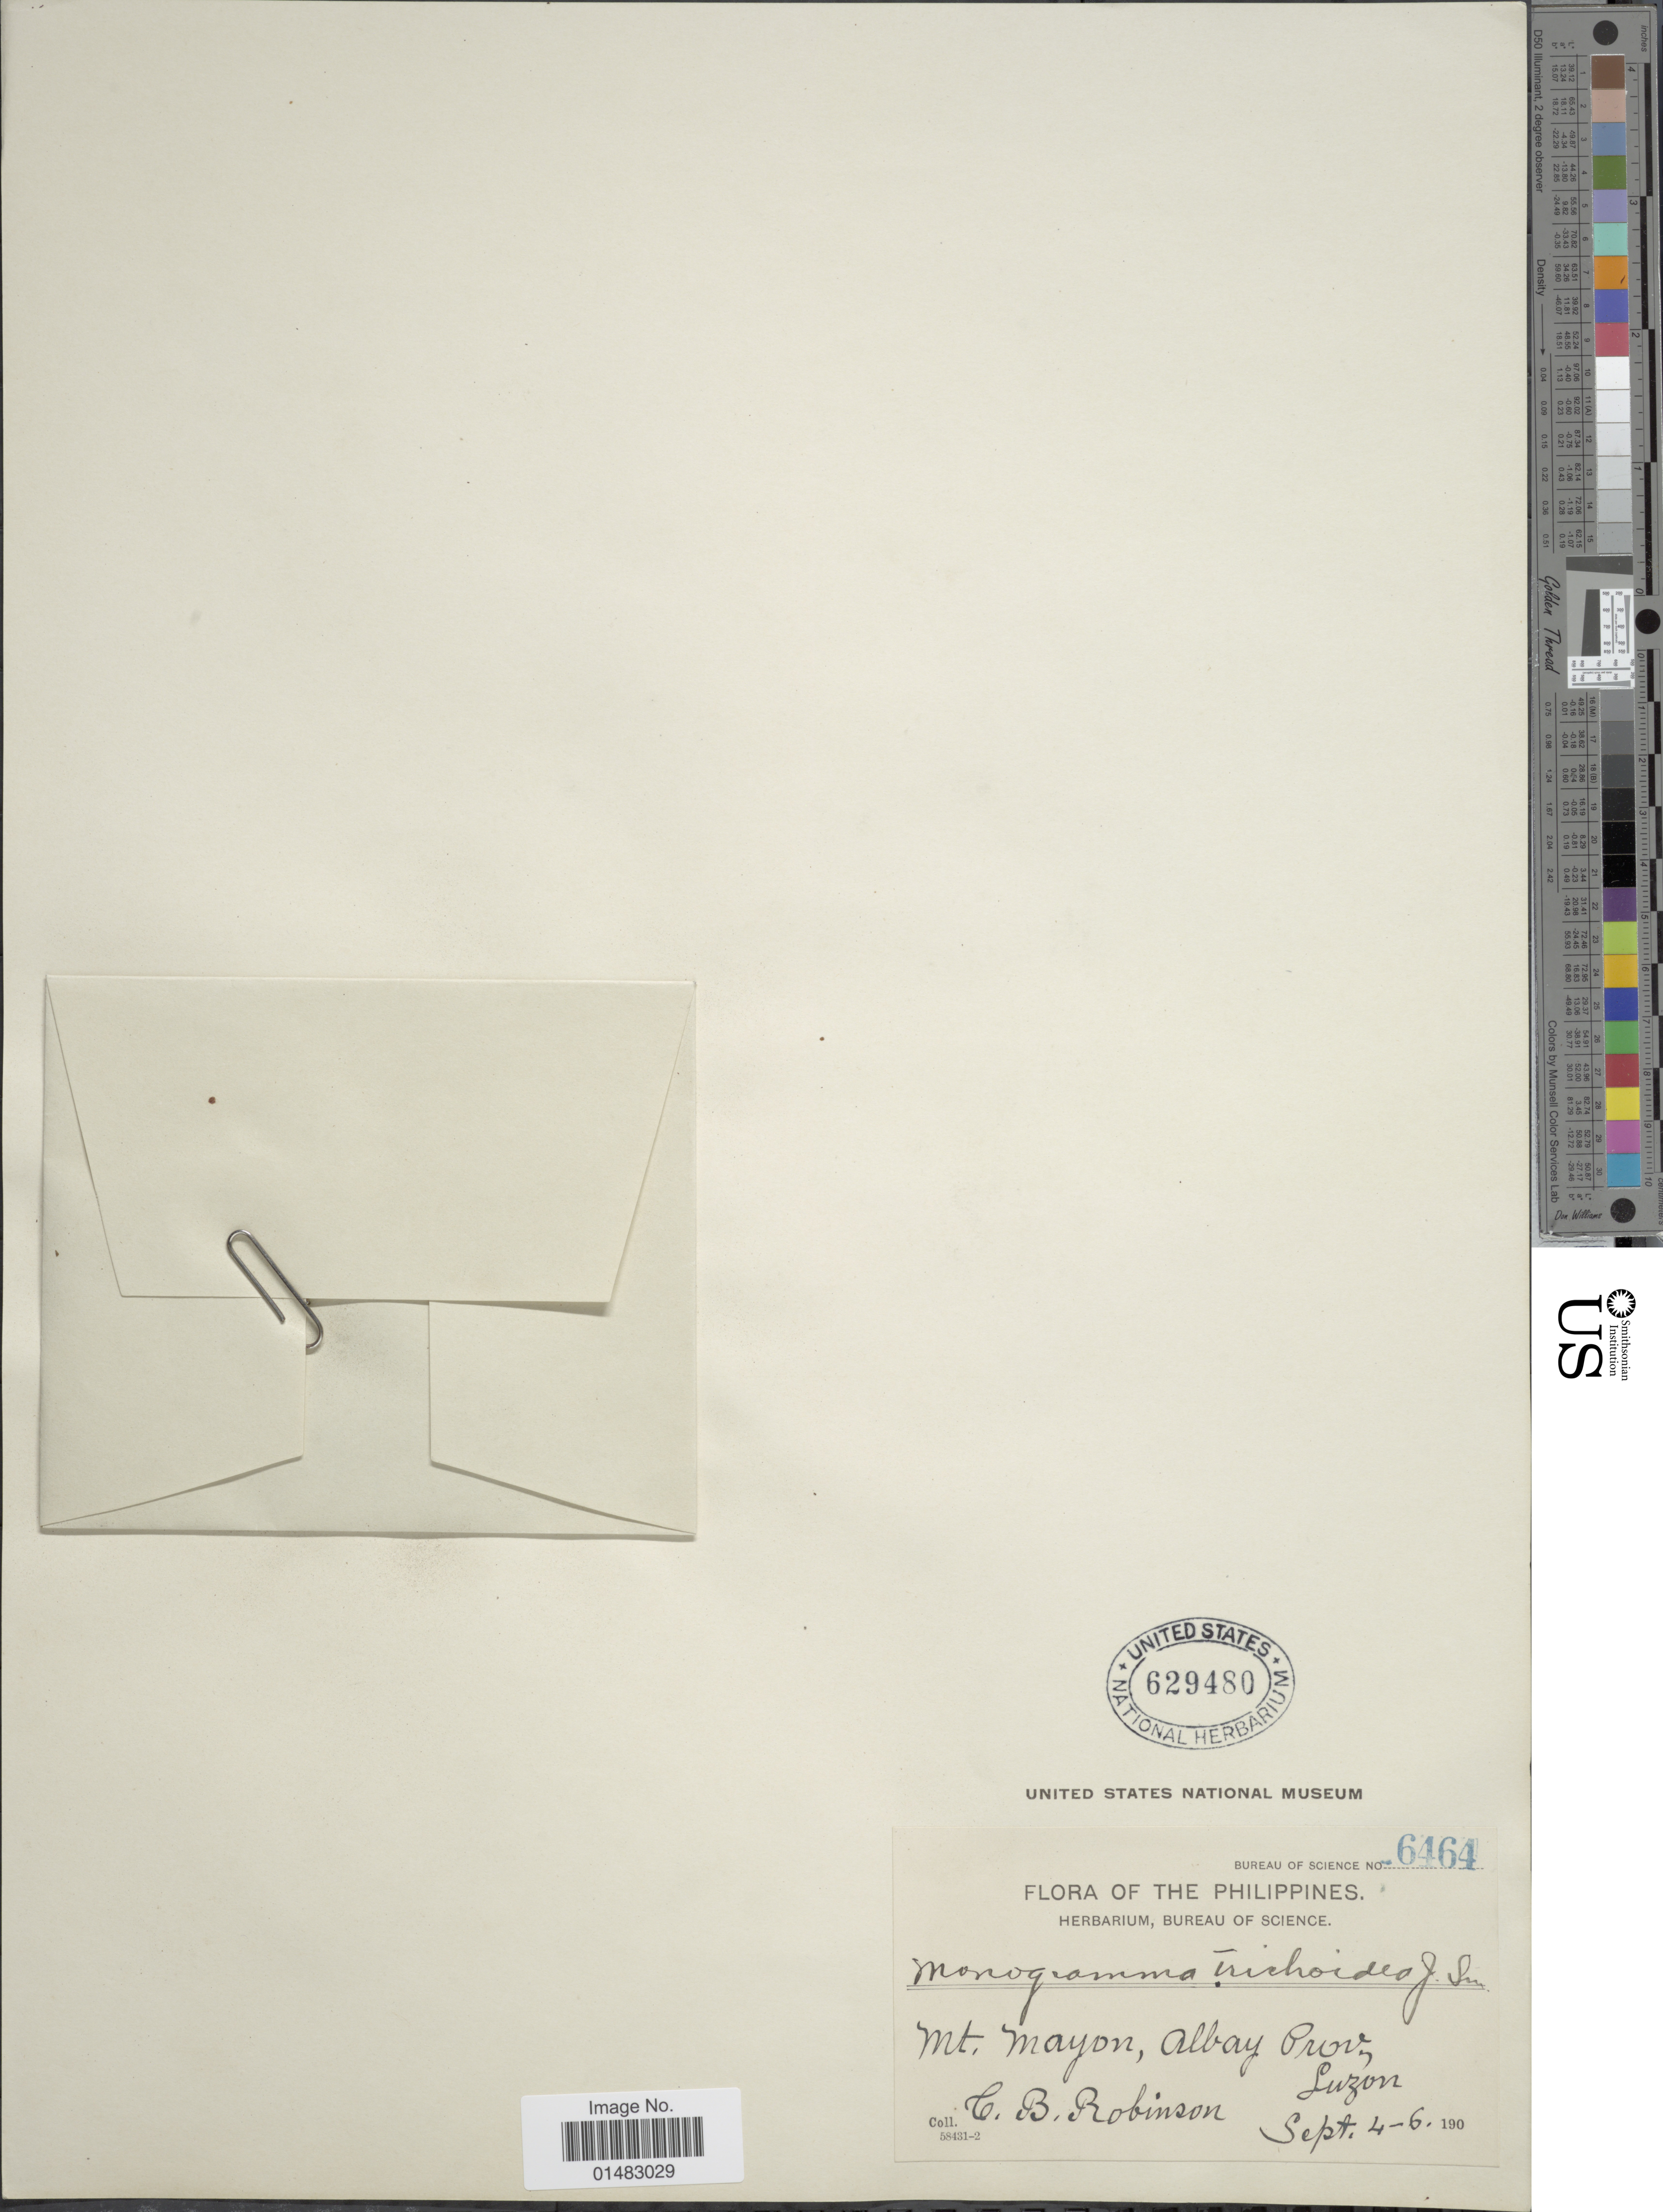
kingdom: Plantae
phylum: Tracheophyta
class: Polypodiopsida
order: Polypodiales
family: Pteridaceae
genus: Monogramma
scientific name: Monogramma trichoidea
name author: (Fée) Hook. & Baker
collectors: C. Robinson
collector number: Bureau of Science 6464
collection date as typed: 190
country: Philippines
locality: Mt. Mayon, Albay Prov., Luzon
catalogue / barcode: US 629480